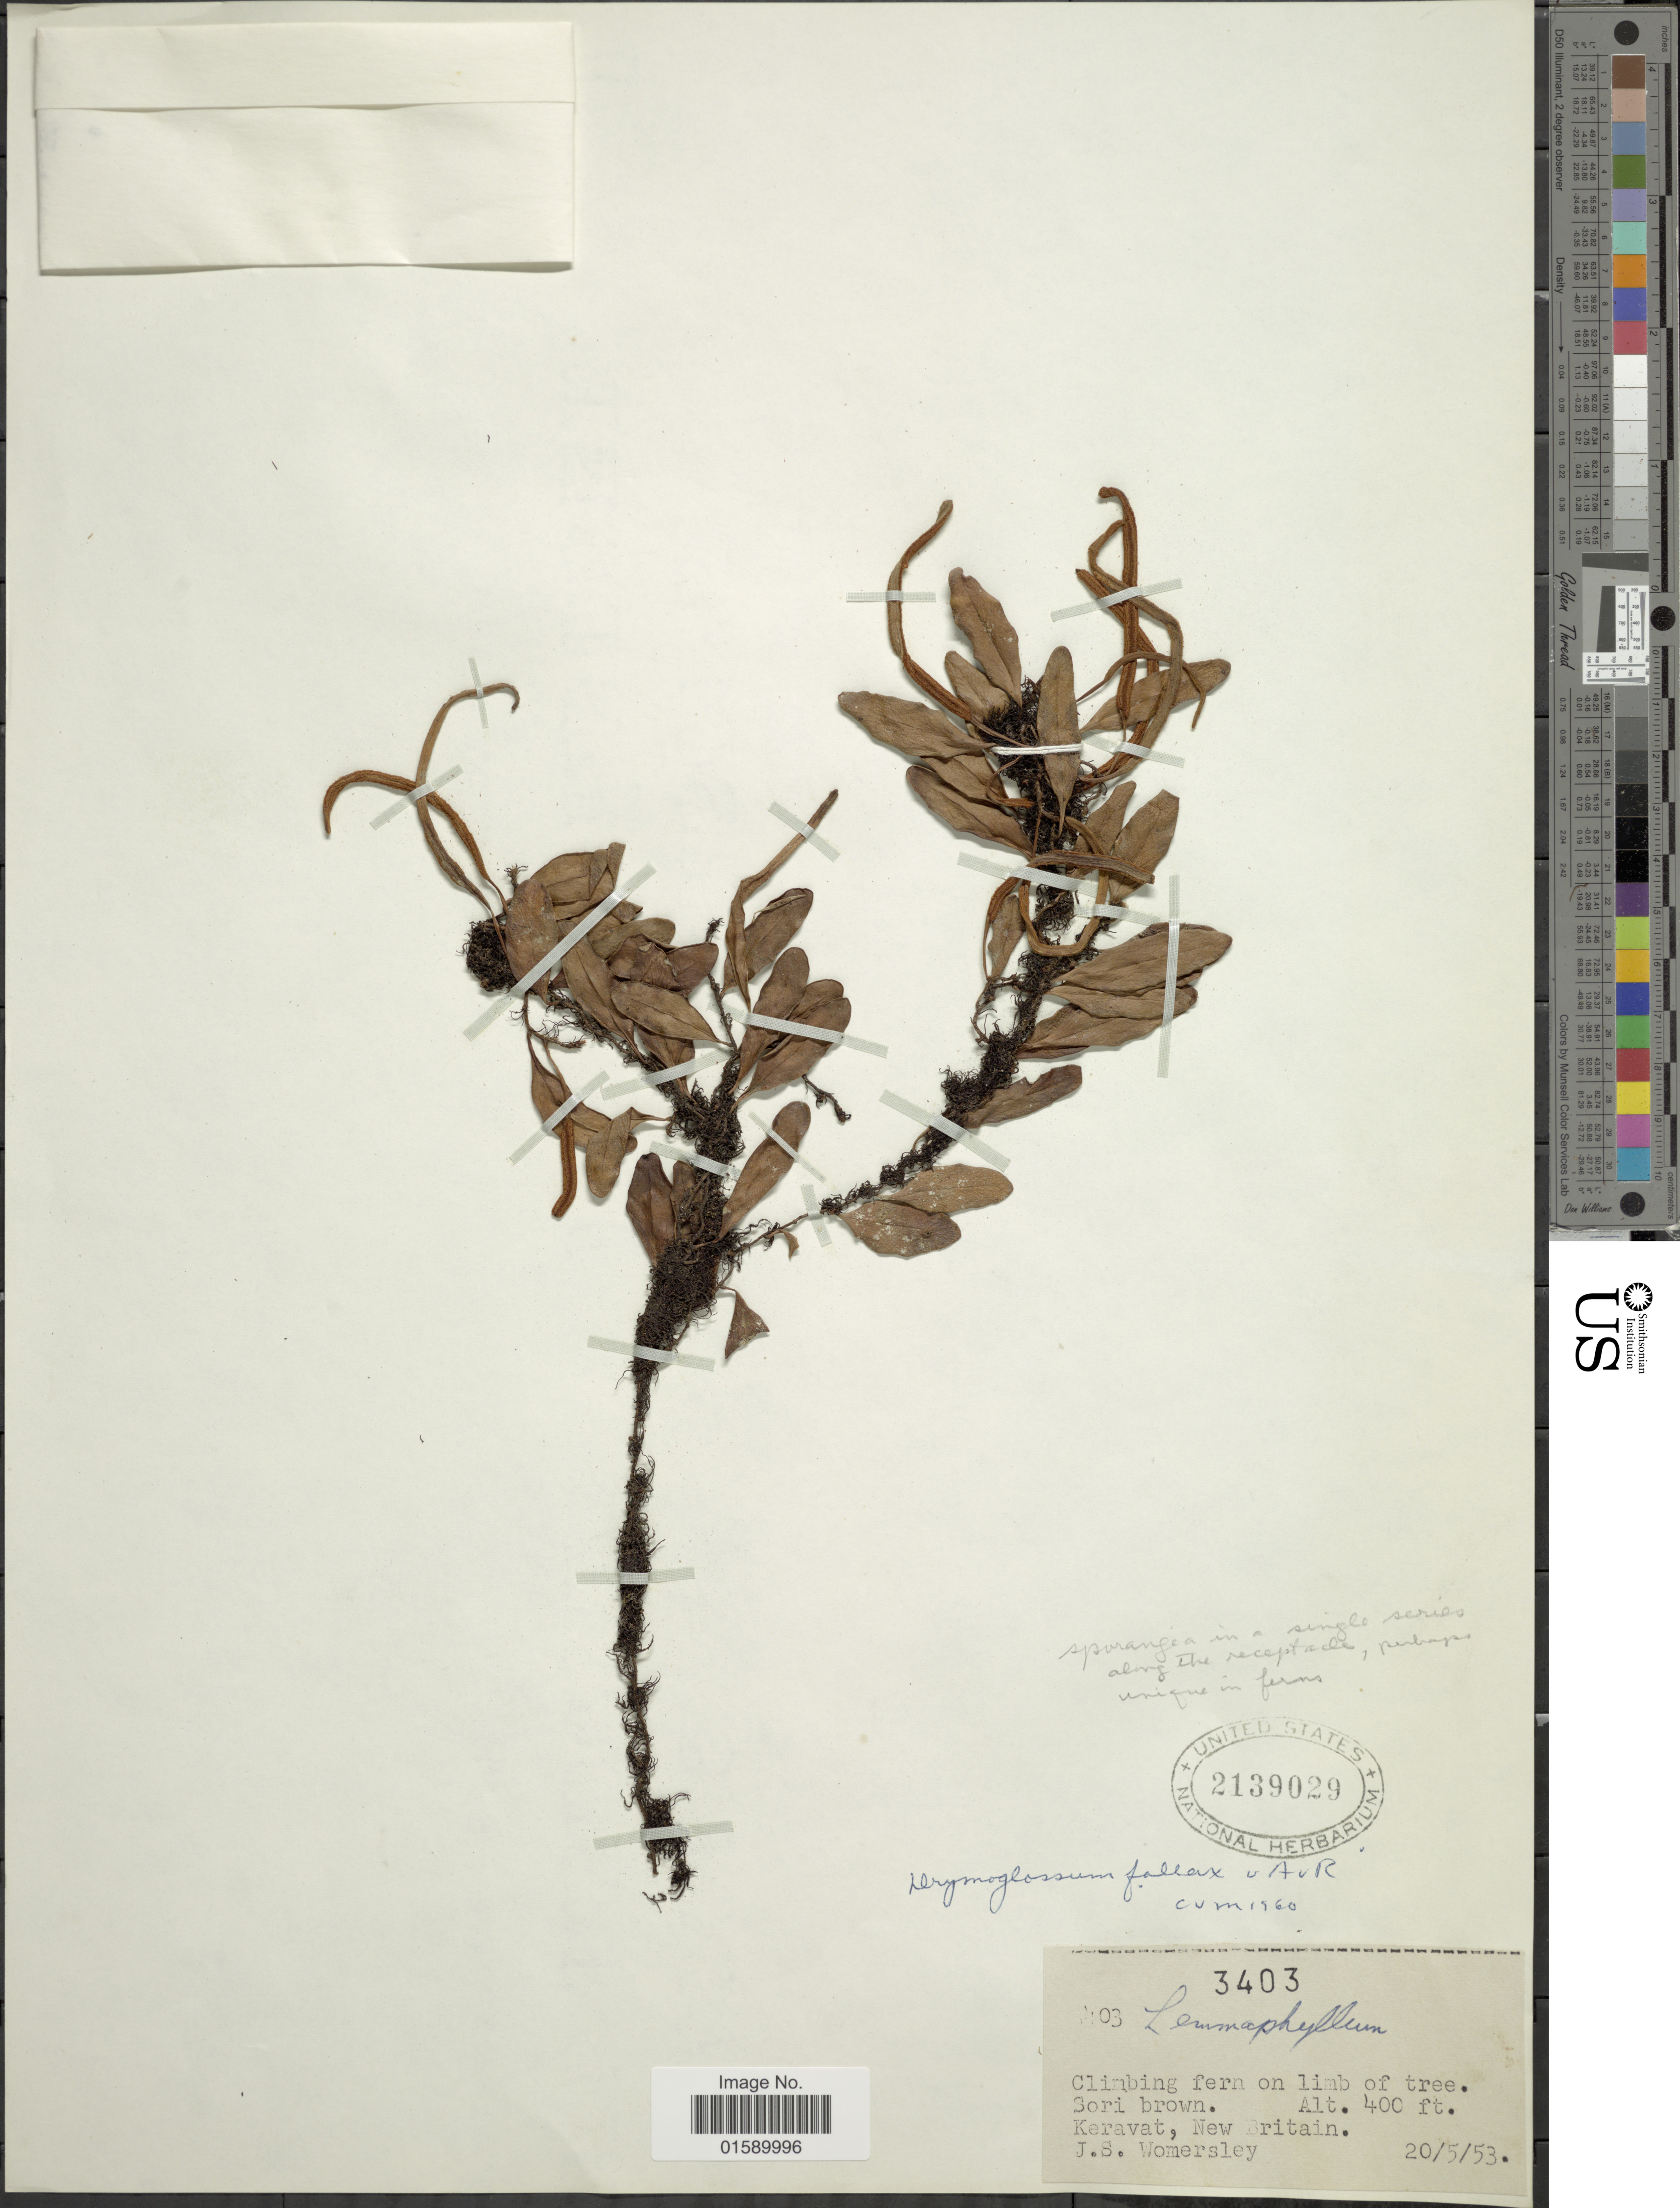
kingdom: Plantae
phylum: Tracheophyta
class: Polypodiopsida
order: Polypodiales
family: Polypodiaceae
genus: Pyrrosia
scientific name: Pyrrosia fallax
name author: (Alderw.) M.G. Price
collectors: J. S. Womersley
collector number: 3403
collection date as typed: Transcribed d/m/y: 20/5/53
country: Papua New Guinea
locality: Keravat, New Britain.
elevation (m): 122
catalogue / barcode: US 2139029